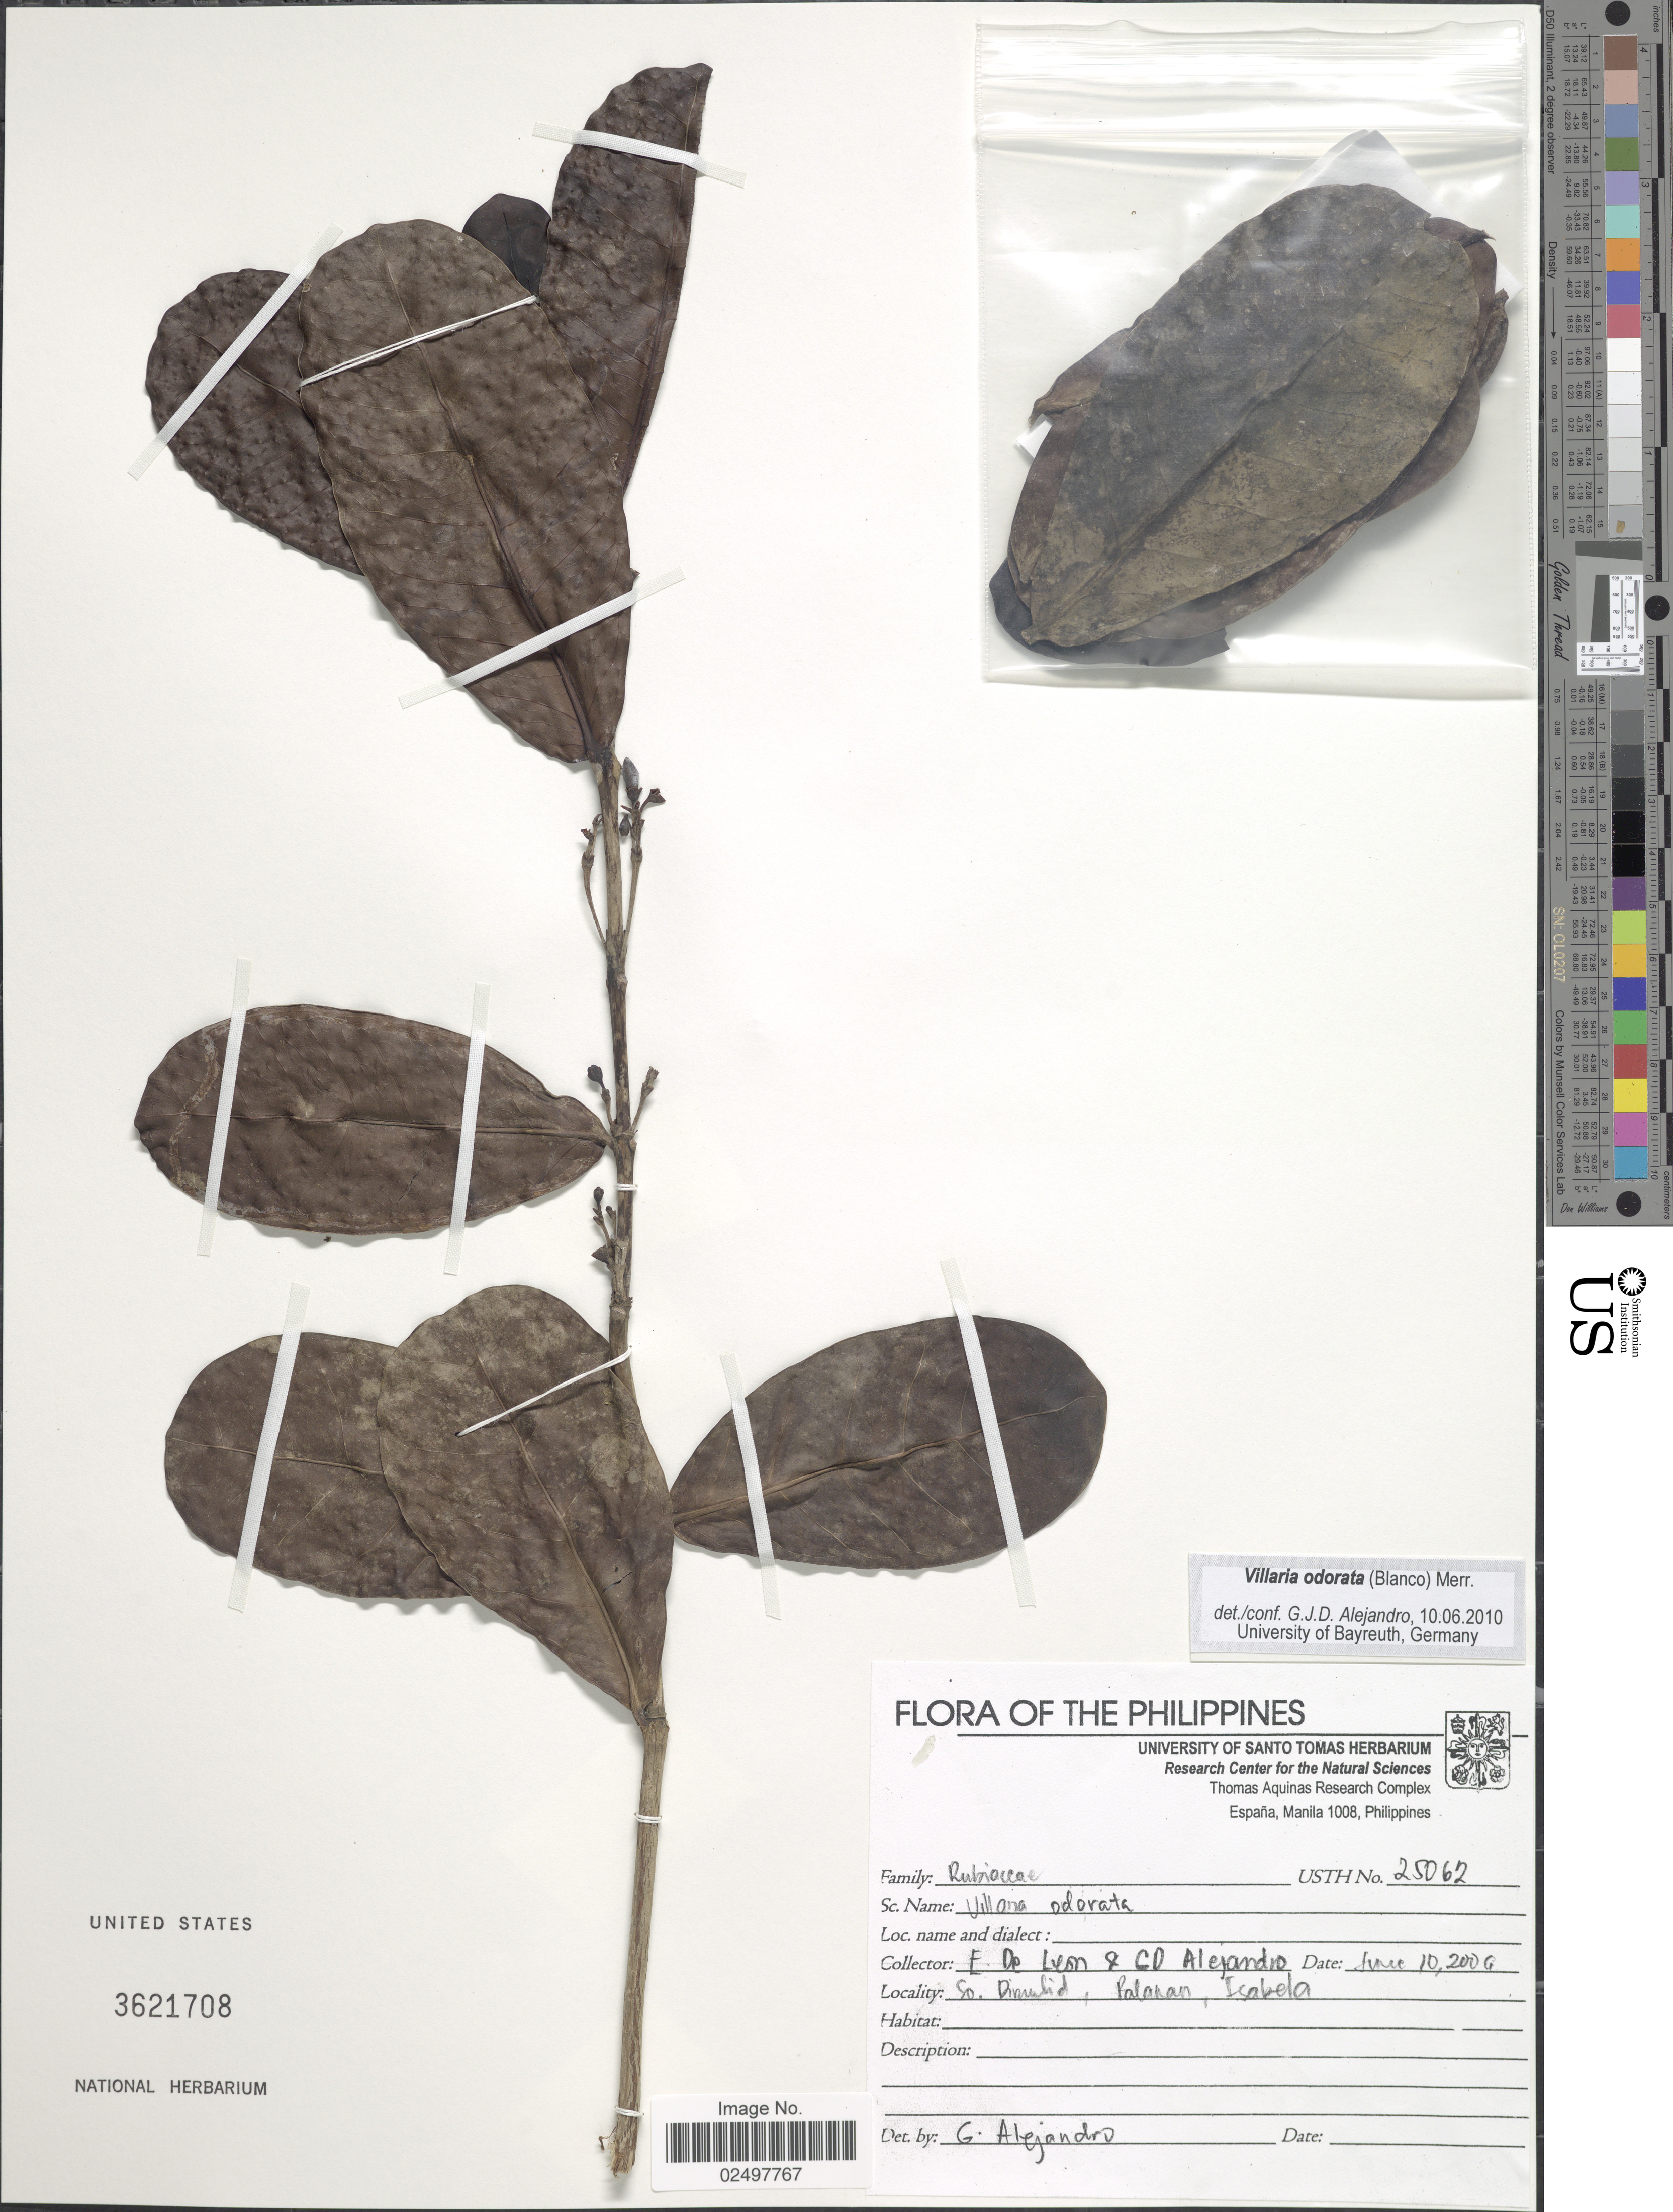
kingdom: Plantae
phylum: Tracheophyta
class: Magnoliopsida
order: Gentianales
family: Rubiaceae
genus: Villaria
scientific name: Villaria odorata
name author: (Blanco) Merr.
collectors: E. de Leon & G. J. D. Alejandro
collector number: USTH25062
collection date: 2006-06-10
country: Philippines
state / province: Mimaropa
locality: So. Dimulid, Palawan, Isabela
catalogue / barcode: US 3621708